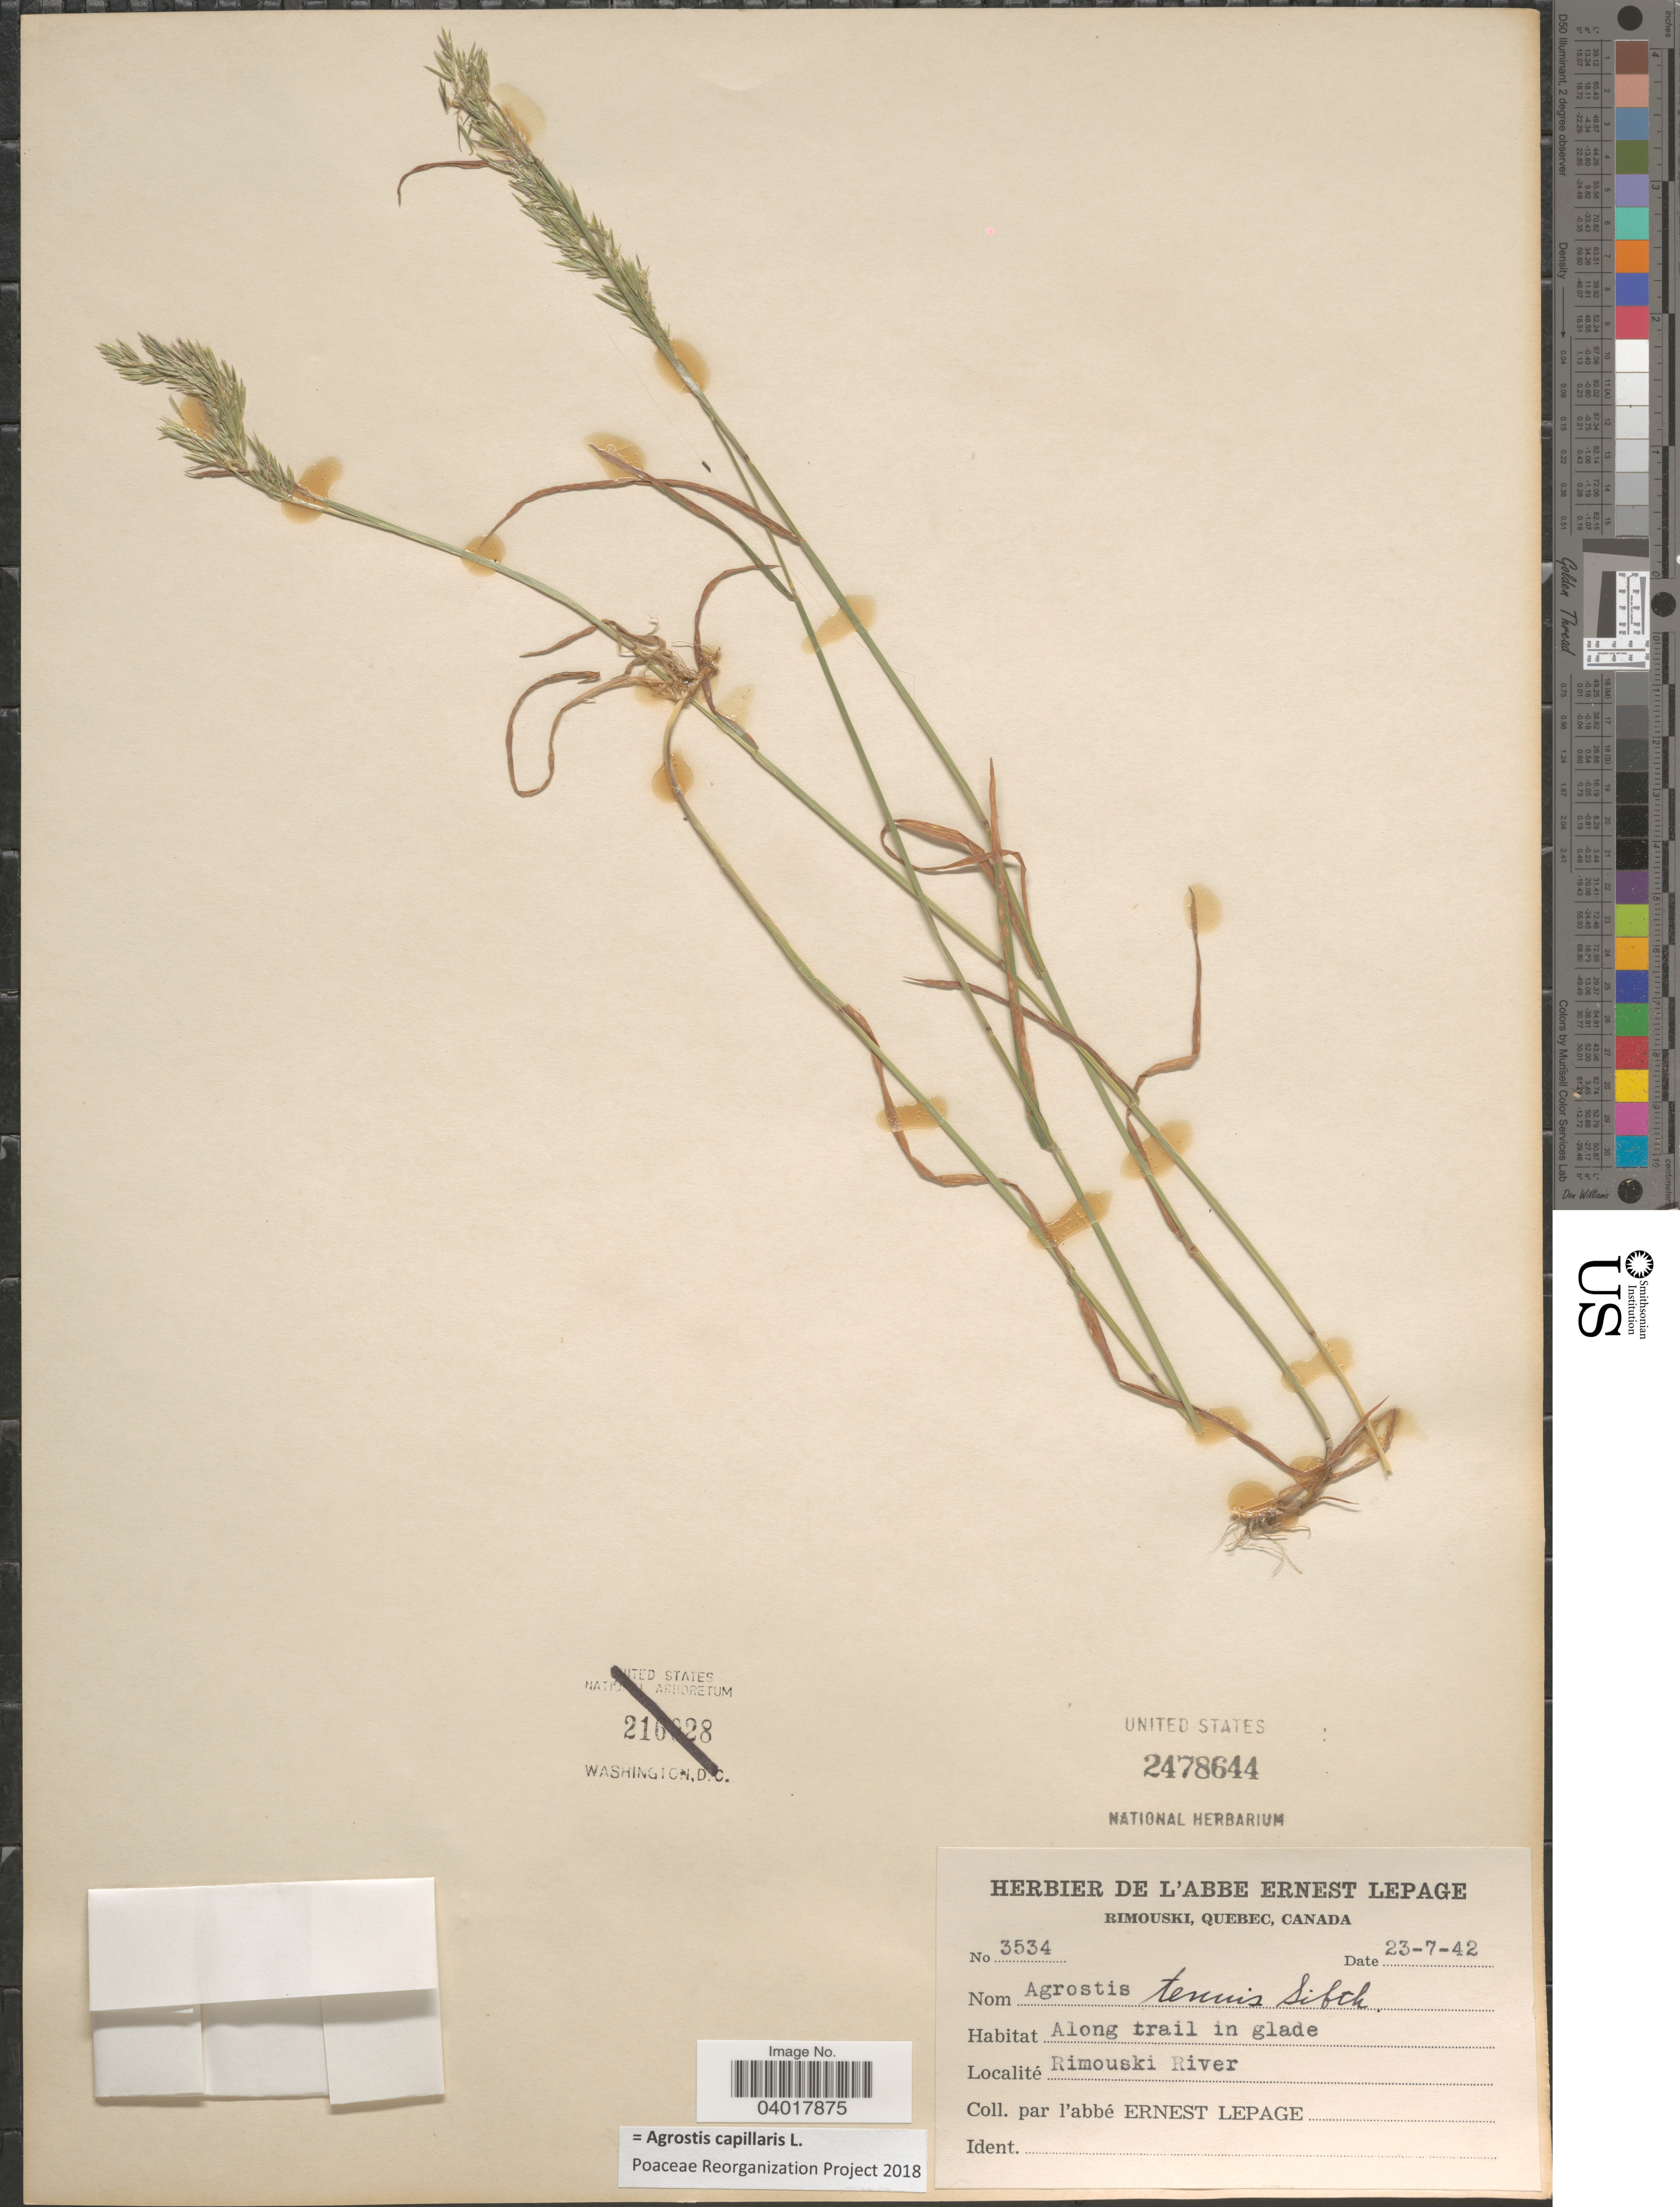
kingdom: Plantae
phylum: Tracheophyta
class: Liliopsida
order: Poales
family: Poaceae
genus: Agrostis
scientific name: Agrostis capillaris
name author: L.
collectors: E. Lepage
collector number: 3534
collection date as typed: Transcribed d/m/y: 23/7/42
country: Canada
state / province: Quebec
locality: Rimouski River.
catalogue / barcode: US 2478644